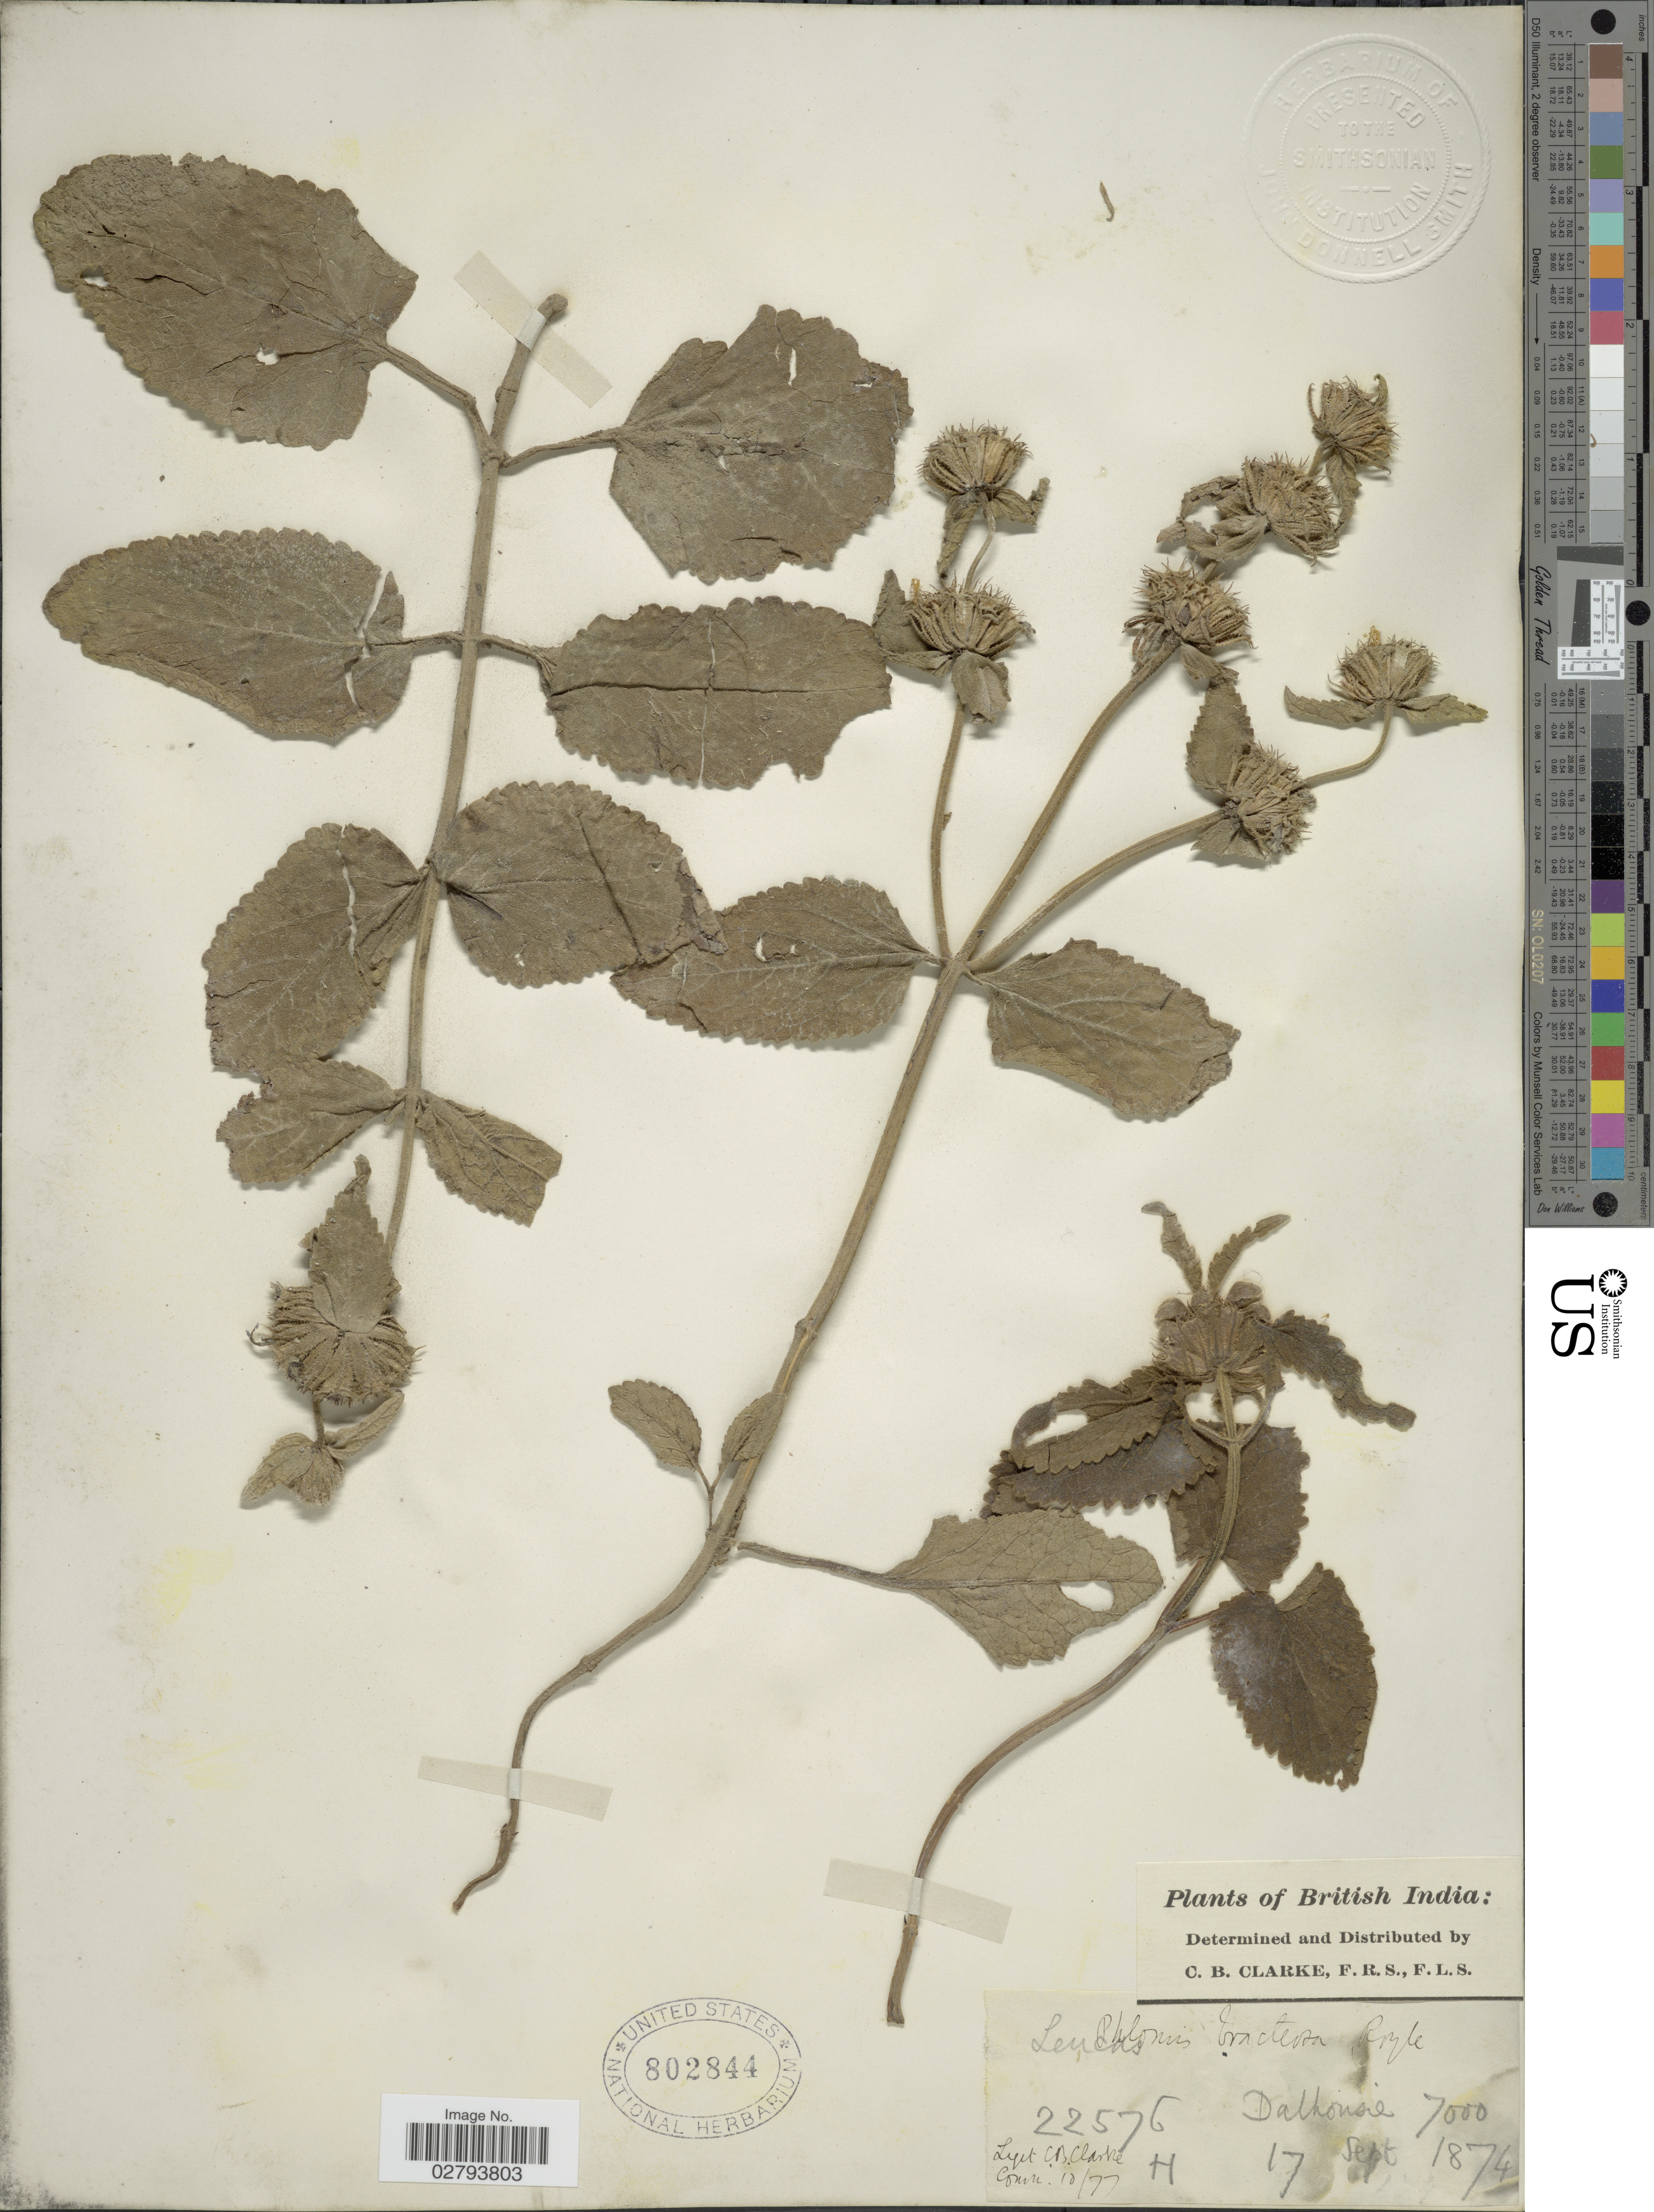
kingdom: Plantae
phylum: Tracheophyta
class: Magnoliopsida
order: Lamiales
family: Lamiaceae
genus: Phlomoides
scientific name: Phlomoides bracteosa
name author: (Royle ex Benth.) Kamelin & Makhm.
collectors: C. B. Clarke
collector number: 22576H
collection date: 1874-09-17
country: India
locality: British India, Dalhousie.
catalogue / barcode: US 802844